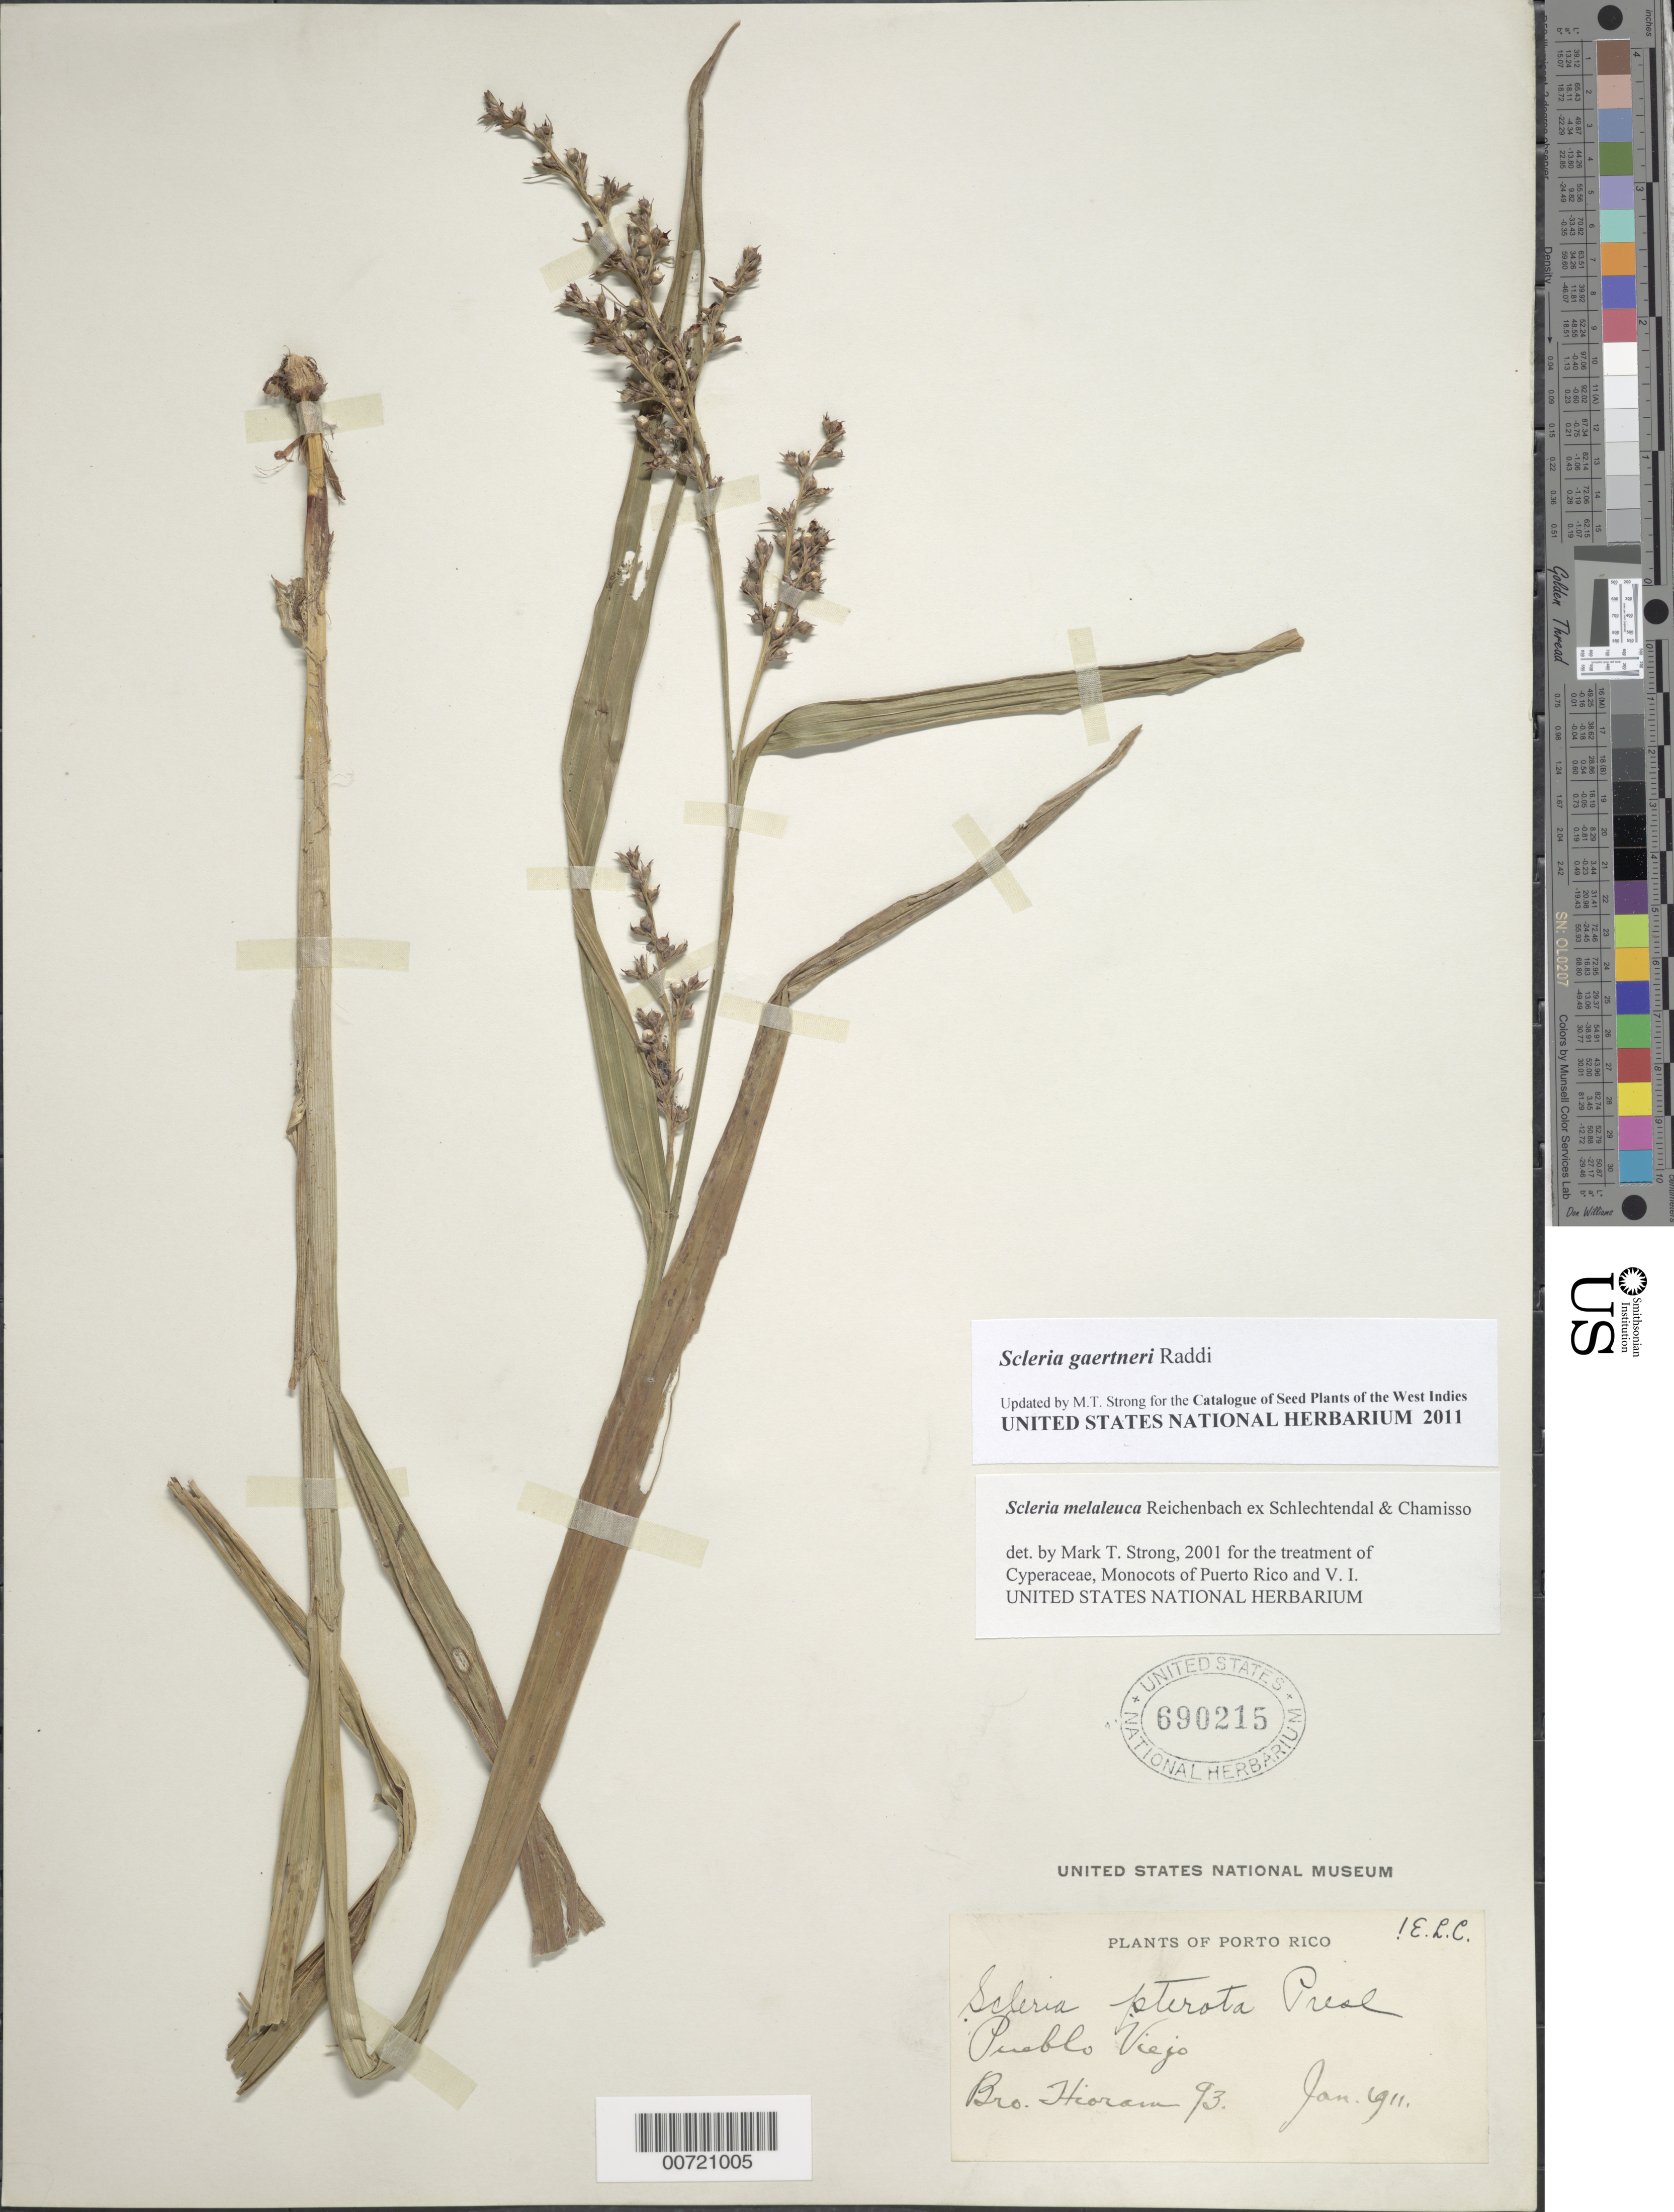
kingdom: Plantae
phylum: Tracheophyta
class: Liliopsida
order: Poales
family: Cyperaceae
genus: Scleria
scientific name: Scleria gaertneri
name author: Raddi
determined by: Strong, M. T., (US), Smithsonian Institution - National Museum of Natural History (UNITED STATES)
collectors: Bro. Hioram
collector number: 93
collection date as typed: Jan 1911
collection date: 1911-01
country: Puerto Rico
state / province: Guaynabo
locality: Pueblo Viejo.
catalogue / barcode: US 690215